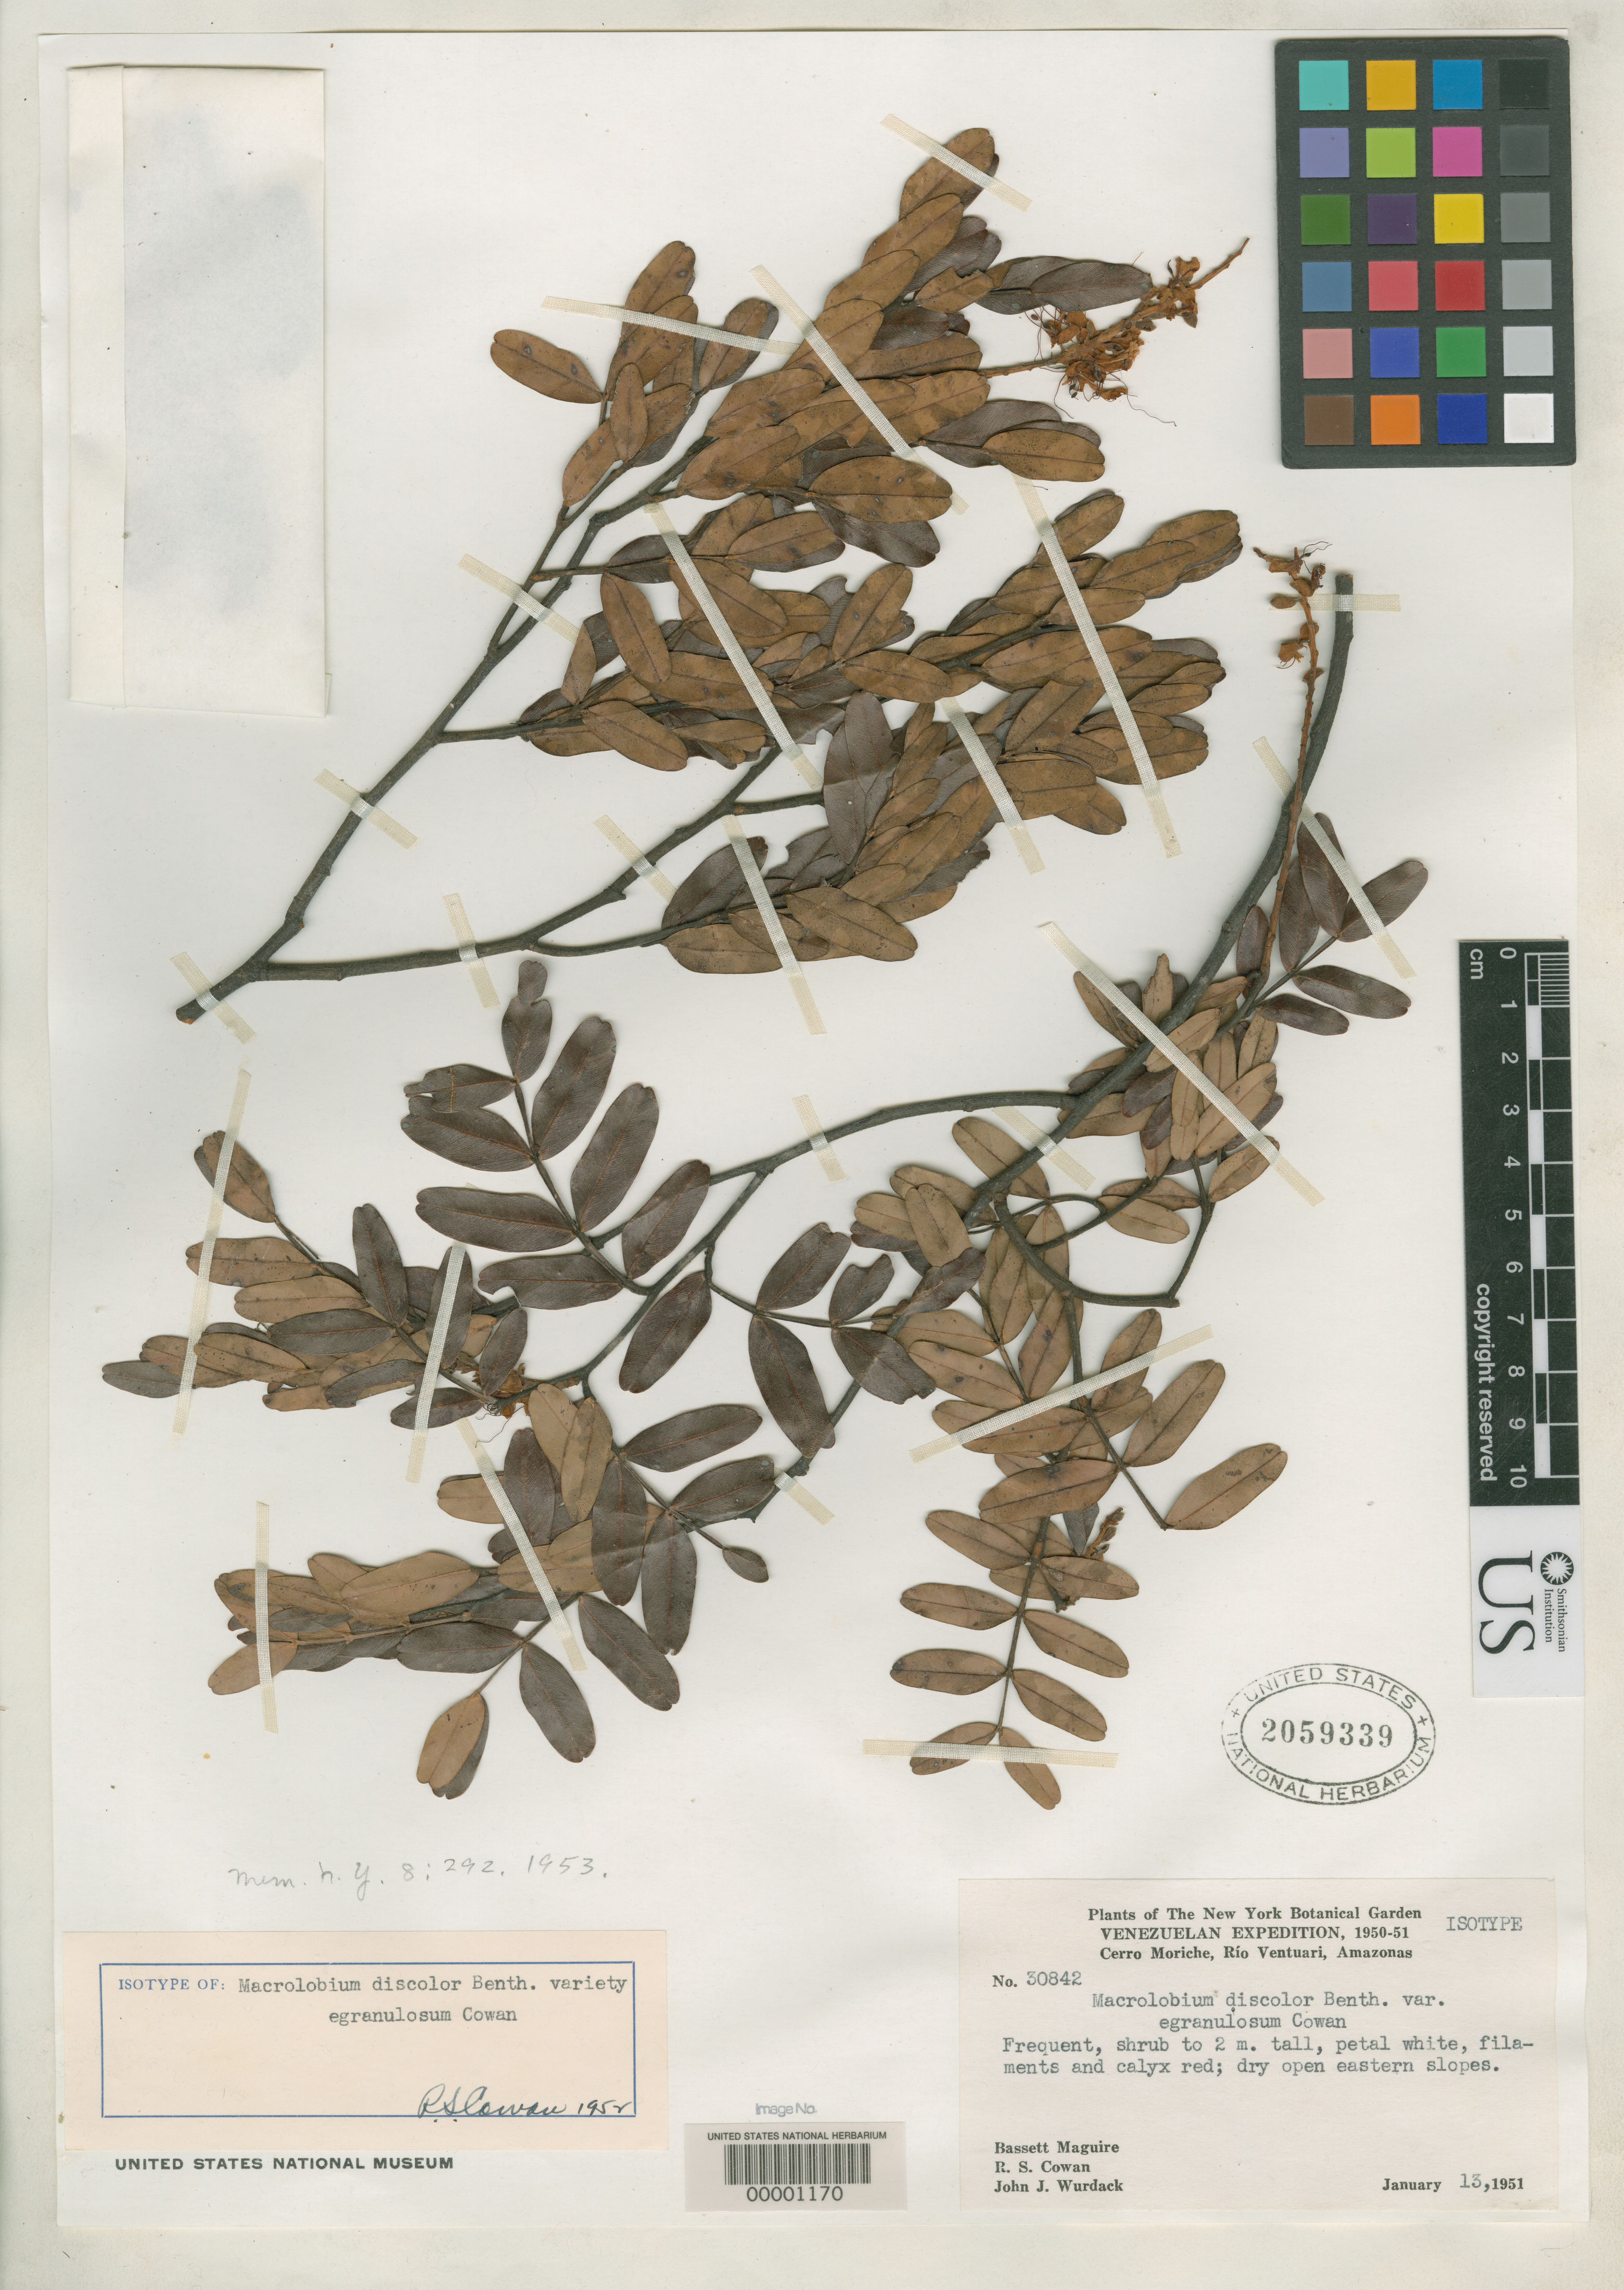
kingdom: Plantae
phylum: Tracheophyta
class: Magnoliopsida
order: Fabales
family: Fabaceae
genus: Macrolobium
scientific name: Macrolobium discolor var. egranulosum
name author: R.S. Cowan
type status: Isotype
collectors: B. Maguire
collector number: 30842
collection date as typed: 13 Jan 1951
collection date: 1951-01-13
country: Venezuela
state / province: Amazonas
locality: Cerro Moriche, Rio Ventuari.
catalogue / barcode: US 2059339